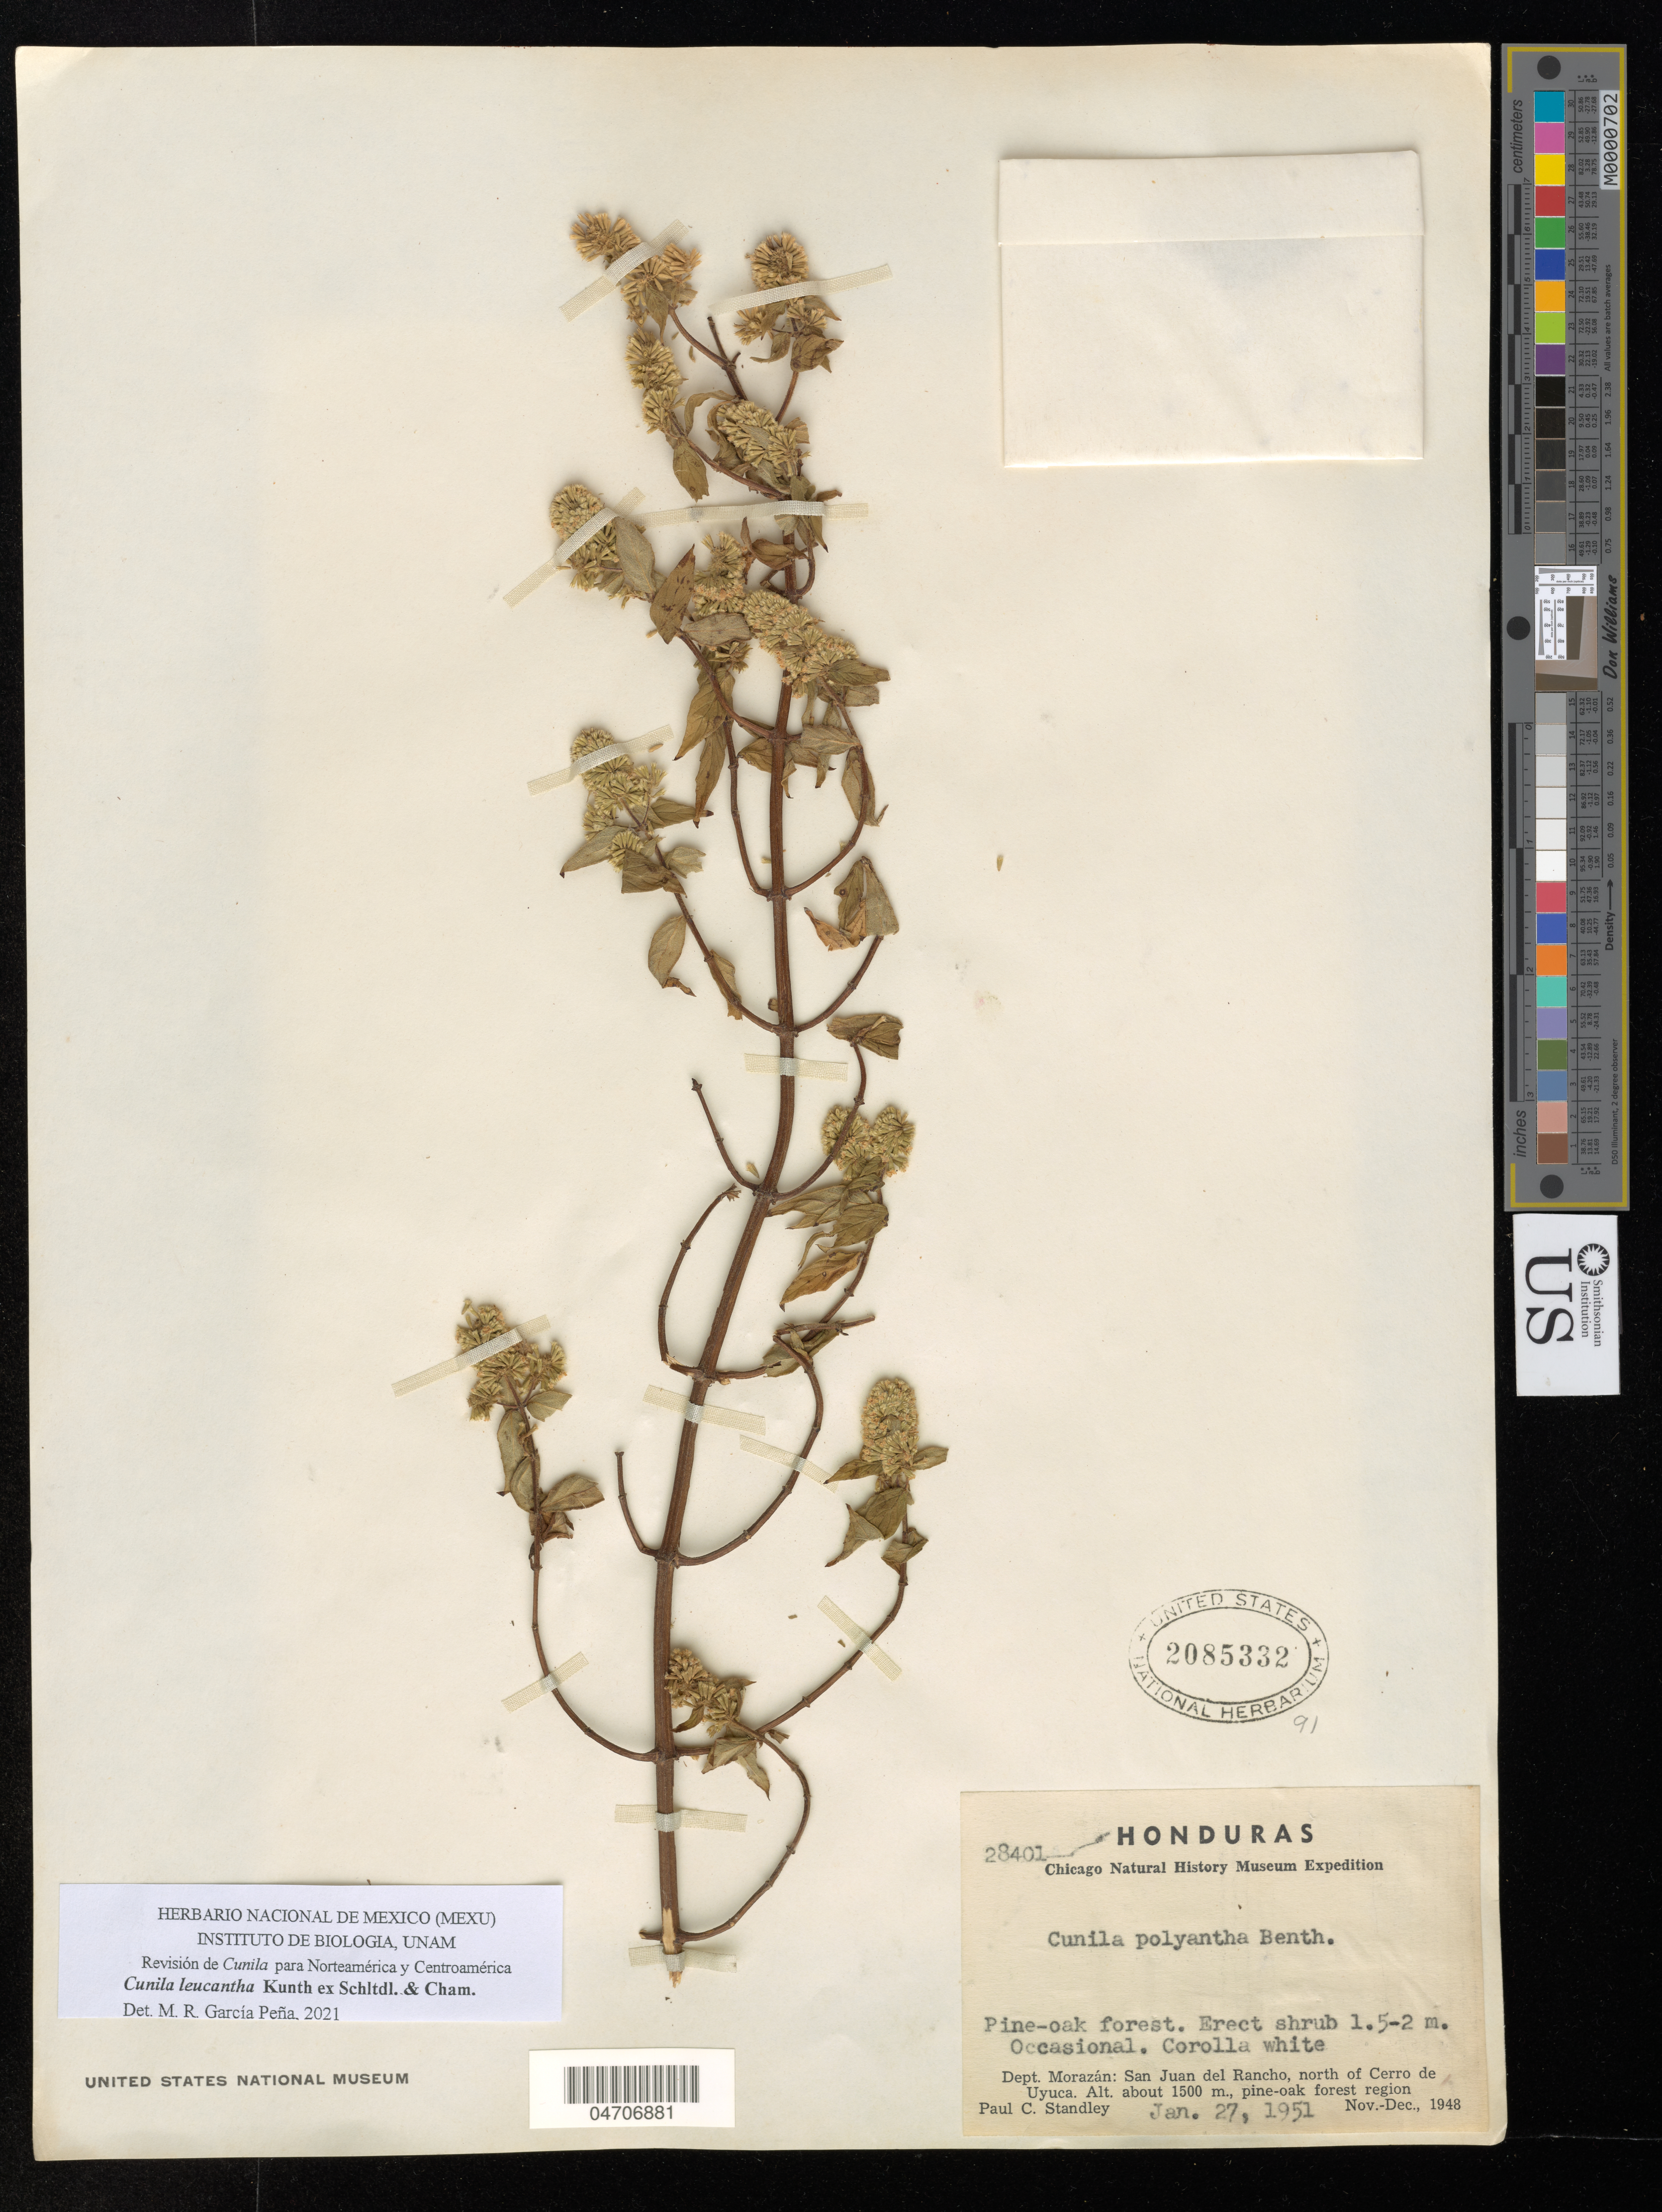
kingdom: Plantae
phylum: Tracheophyta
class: Magnoliopsida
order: Lamiales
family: Lamiaceae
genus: Cunila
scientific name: Cunila leucantha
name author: Kunth ex Schltdl. & Cham.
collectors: P. C. Standley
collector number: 28401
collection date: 1951-01-27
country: Honduras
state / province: Fco. Morazán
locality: Chicago Natural History Museum Expedition. Dept. Morazán: San Juan del Rancho, north of Cerro de Uyuca.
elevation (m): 1500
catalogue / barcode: US 2085332